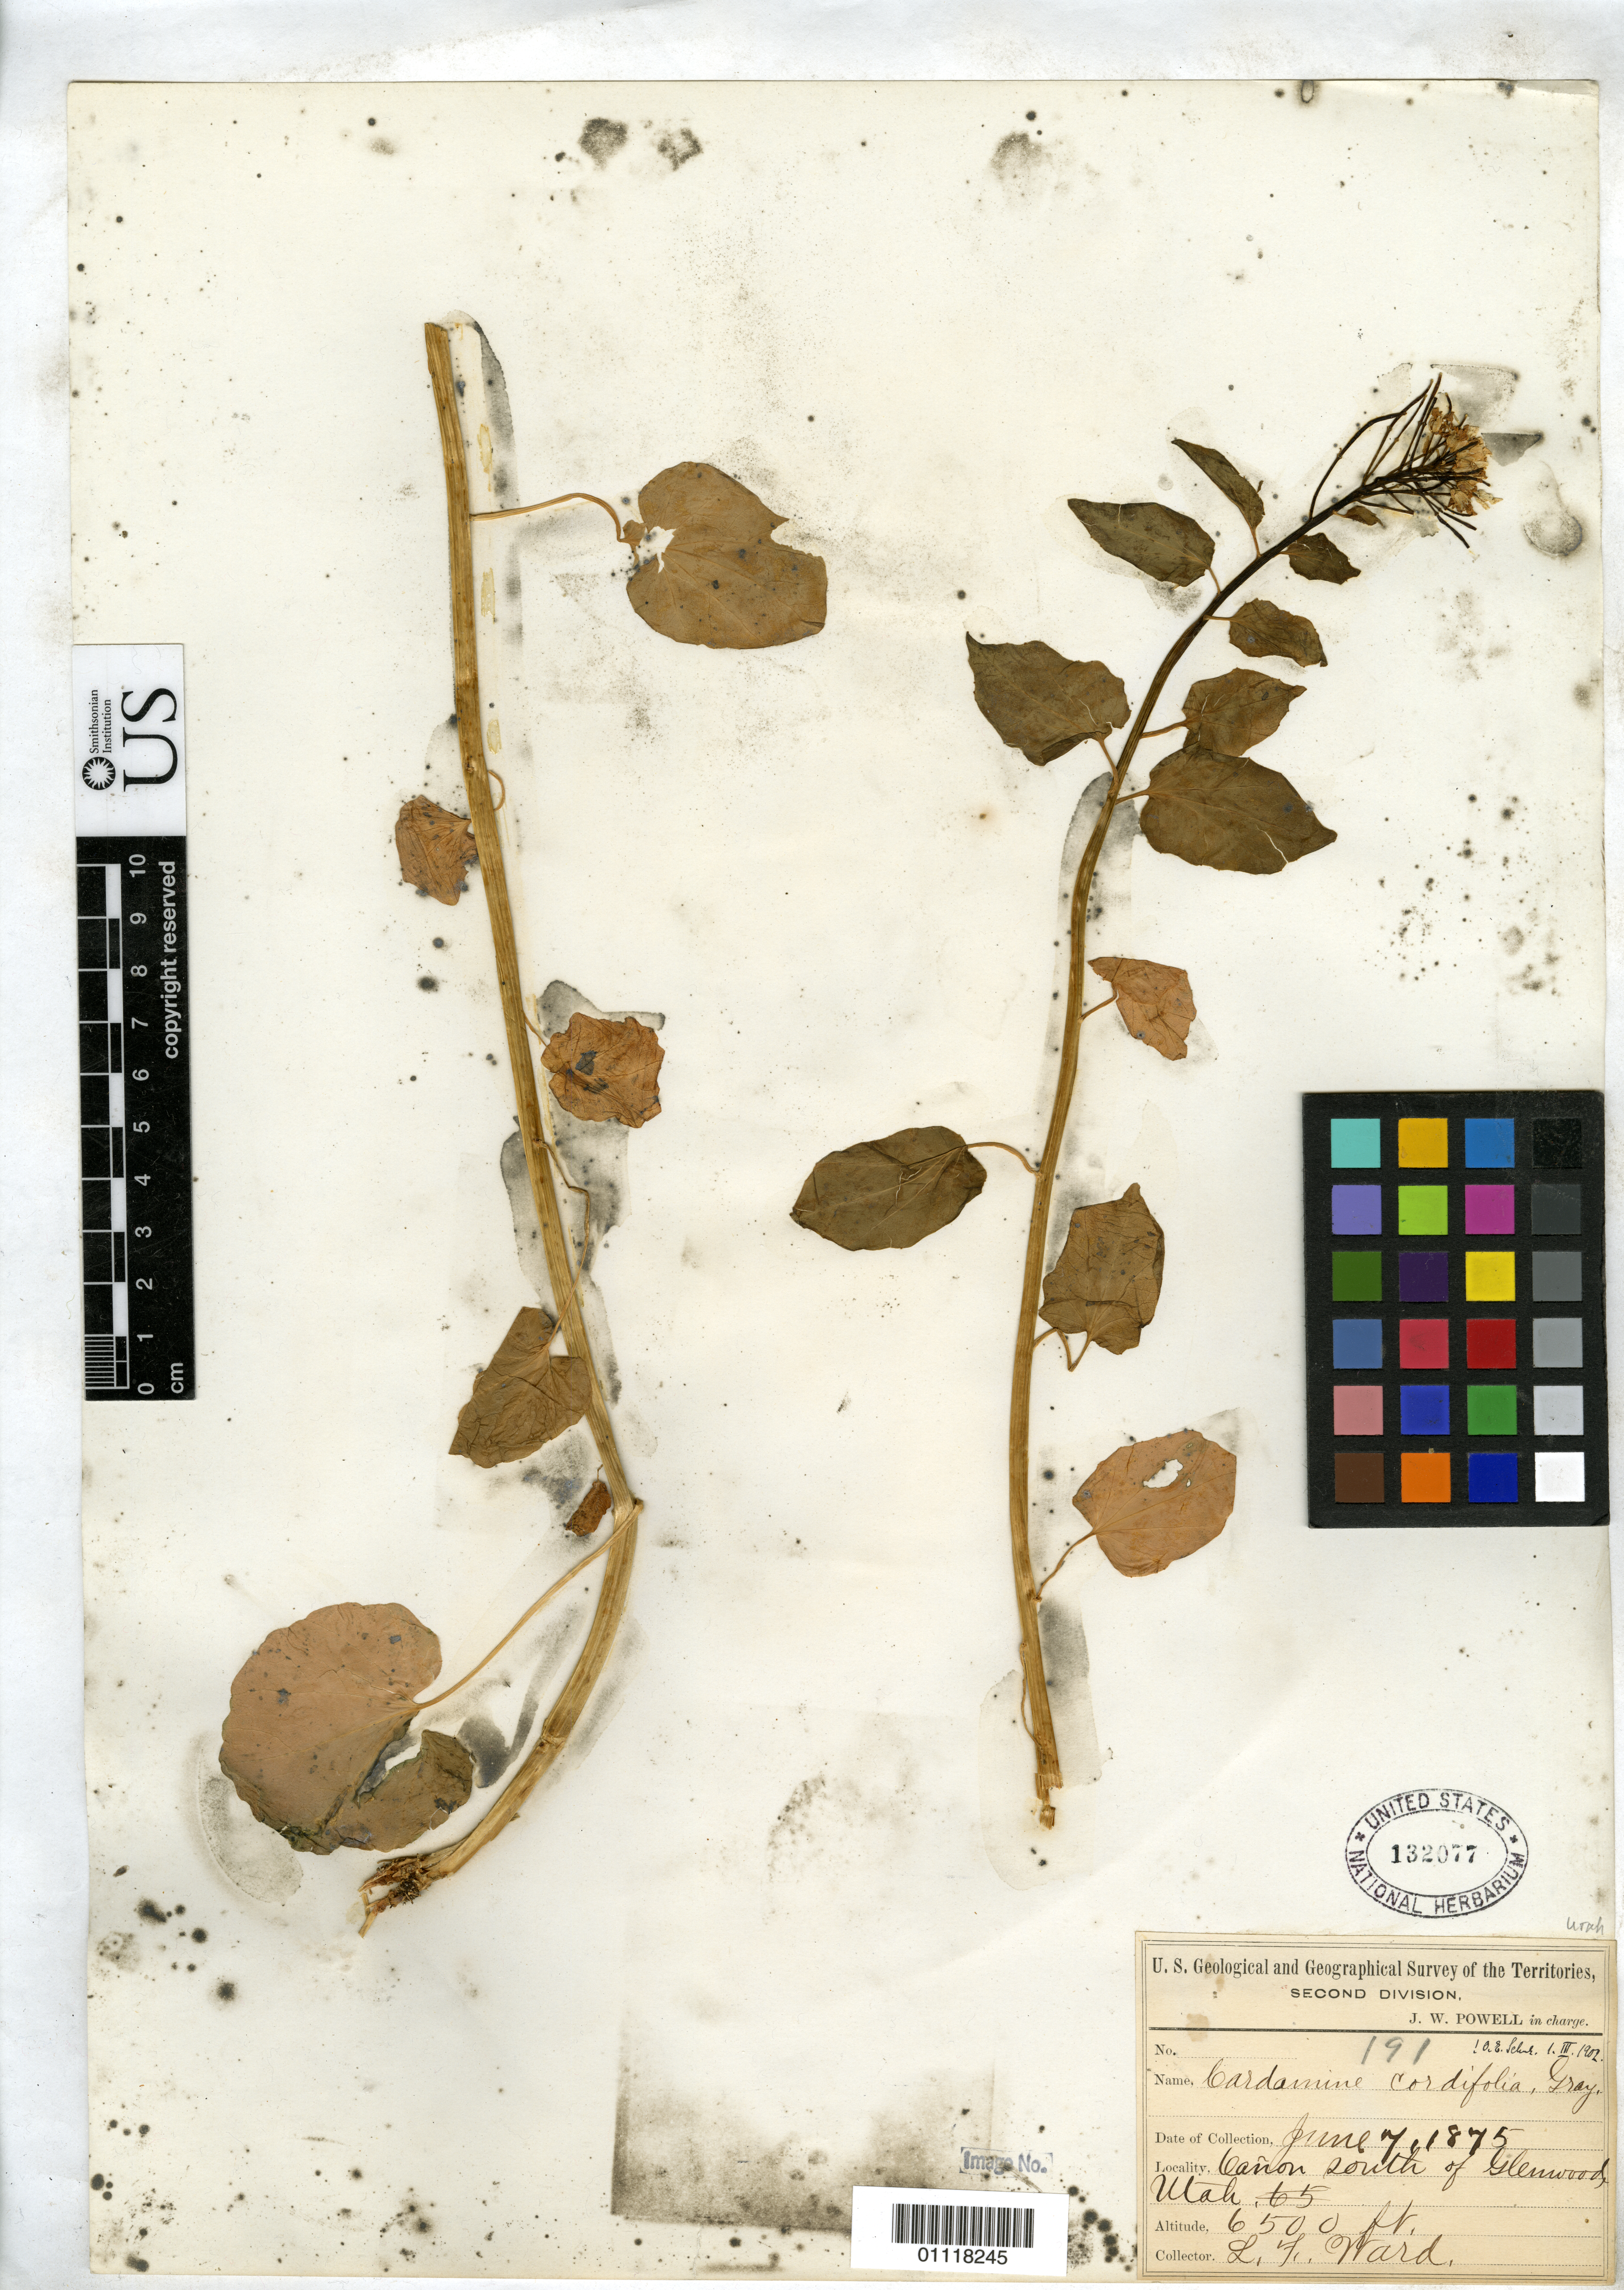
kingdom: Plantae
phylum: Tracheophyta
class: Magnoliopsida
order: Brassicales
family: Brassicaceae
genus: Cardamine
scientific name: Cardamine cordifolia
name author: A. Gray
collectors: L. F. Ward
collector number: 191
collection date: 1875-06-07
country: United States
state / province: Utah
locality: Canyon south of Glenwood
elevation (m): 1981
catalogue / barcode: US 132077